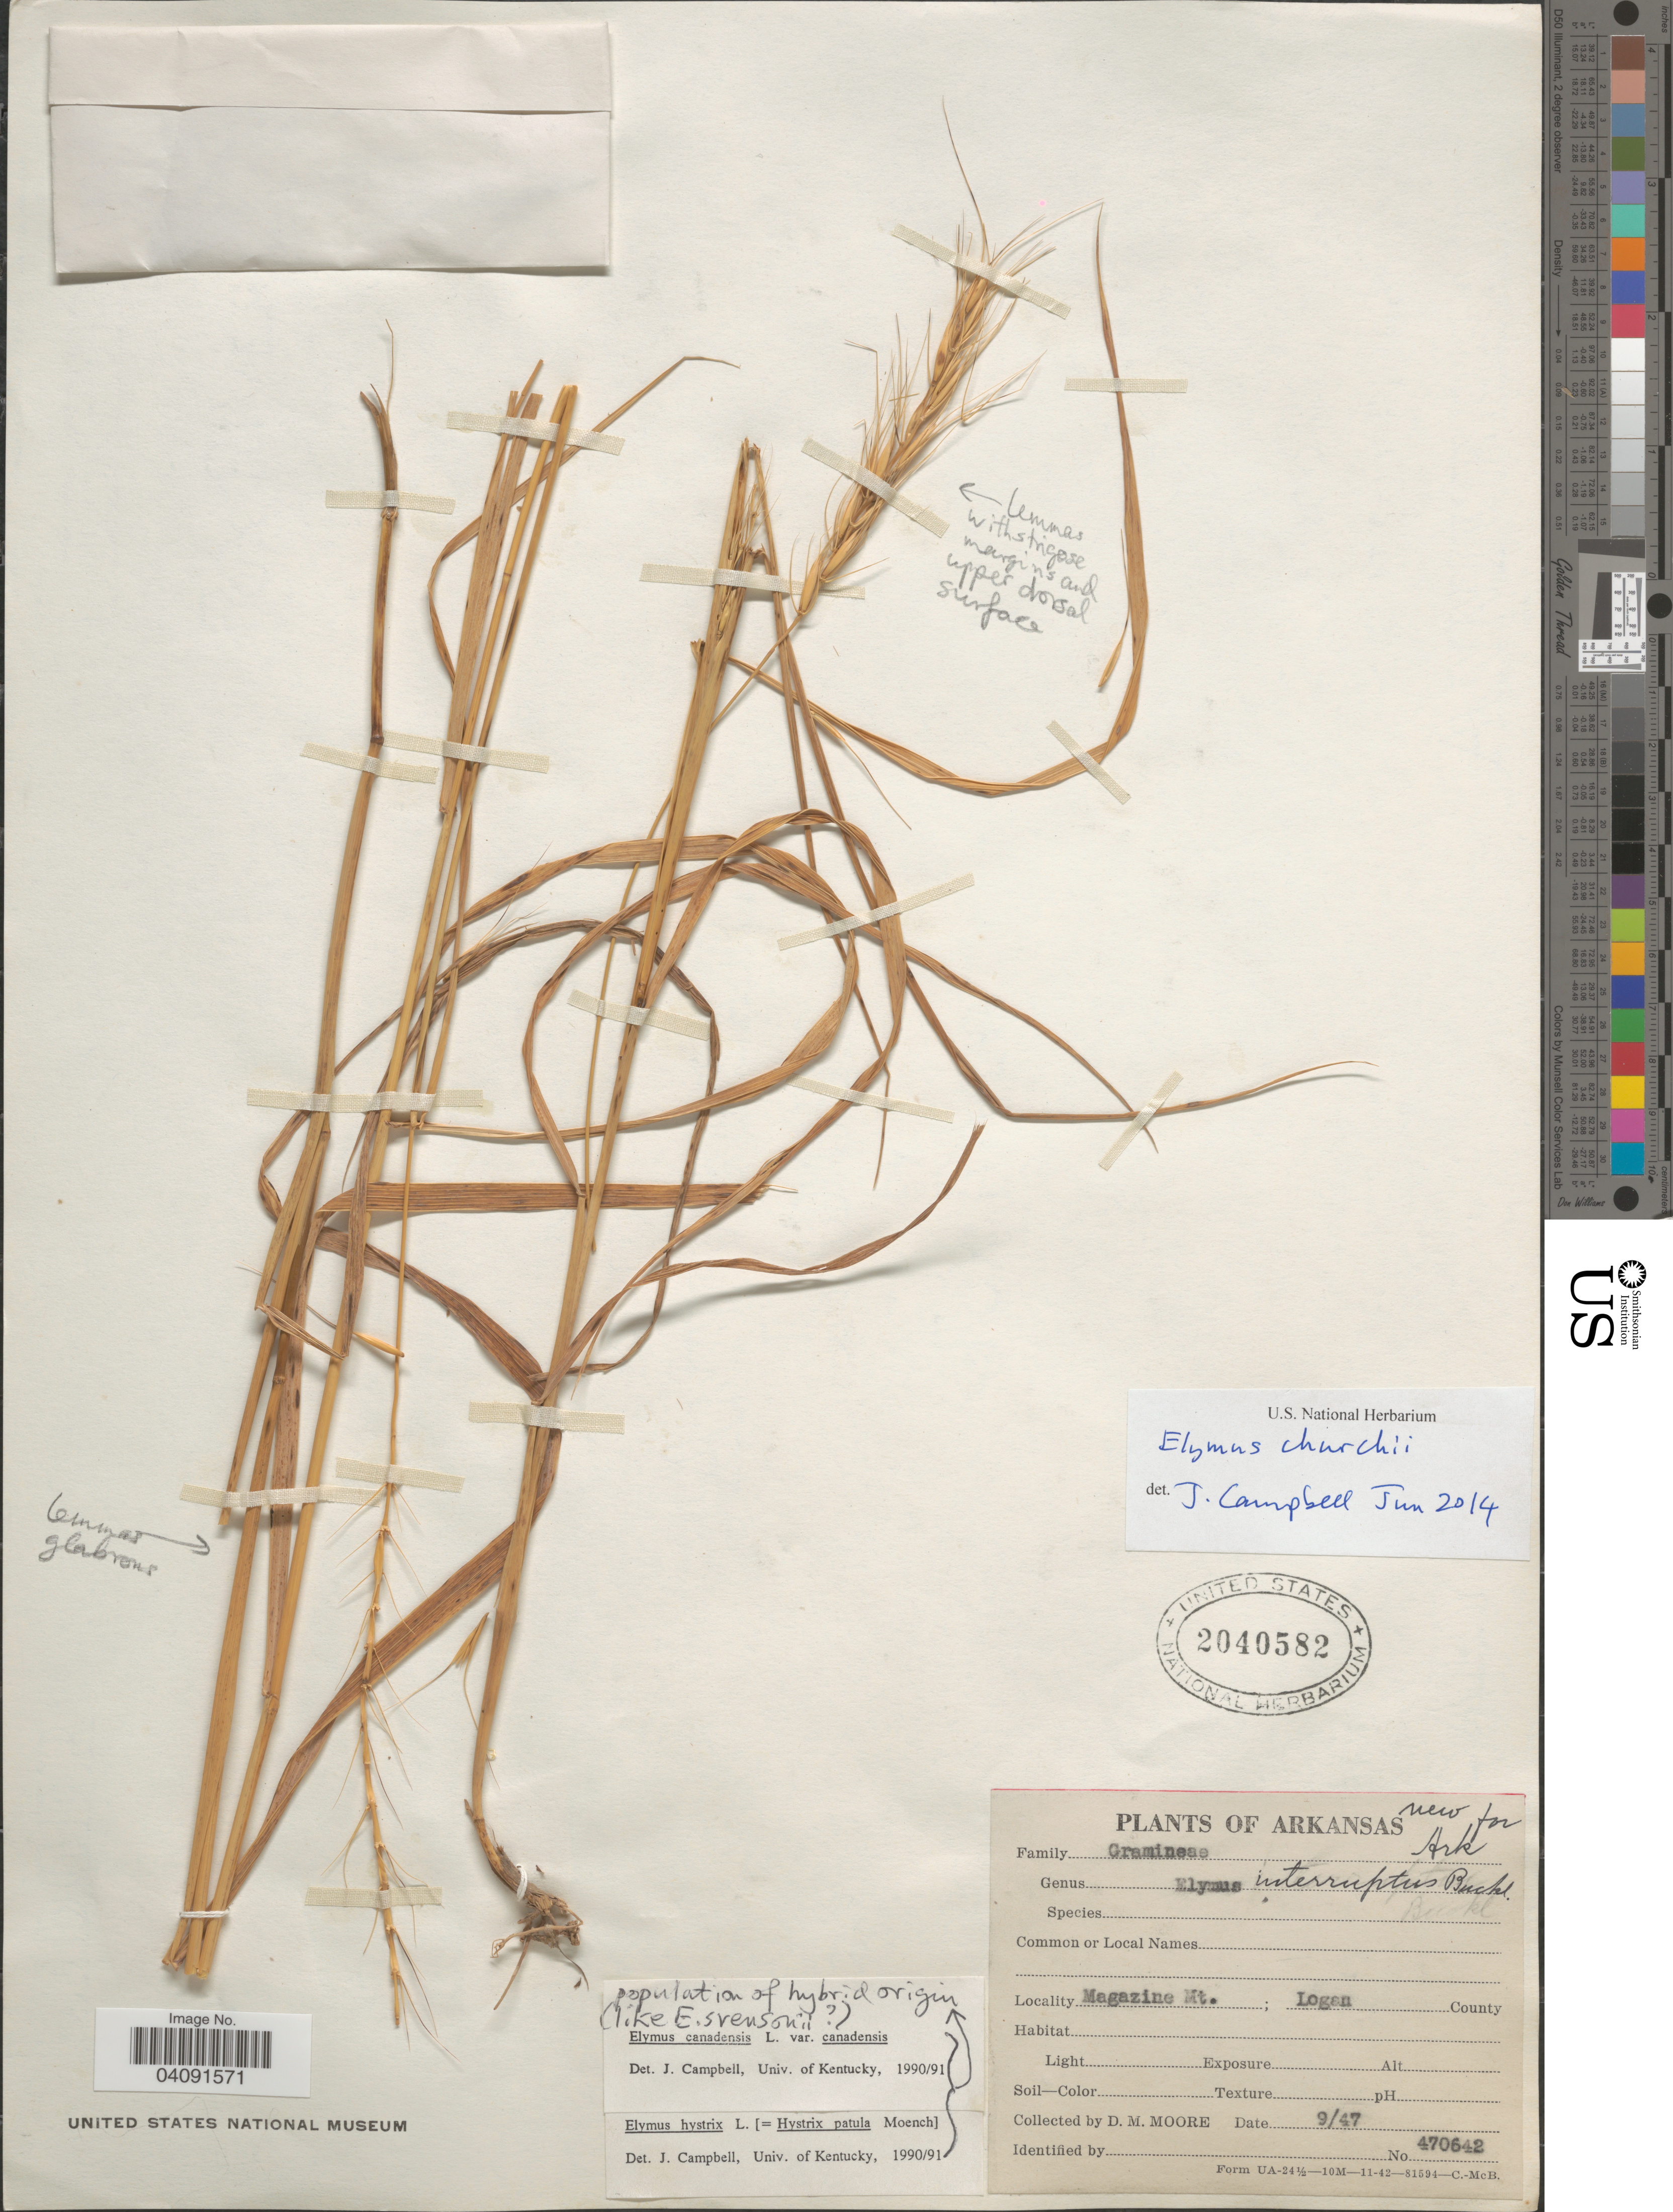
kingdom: Plantae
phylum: Tracheophyta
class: Liliopsida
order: Poales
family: Poaceae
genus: Elymus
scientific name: Elymus churchii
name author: J.J.N. Campb.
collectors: D. Moore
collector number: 470642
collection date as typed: Transcribed d/m/y: /9/47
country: United States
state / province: Arkansas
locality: Magazine Mt.; Logan County.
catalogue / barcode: US 2040582